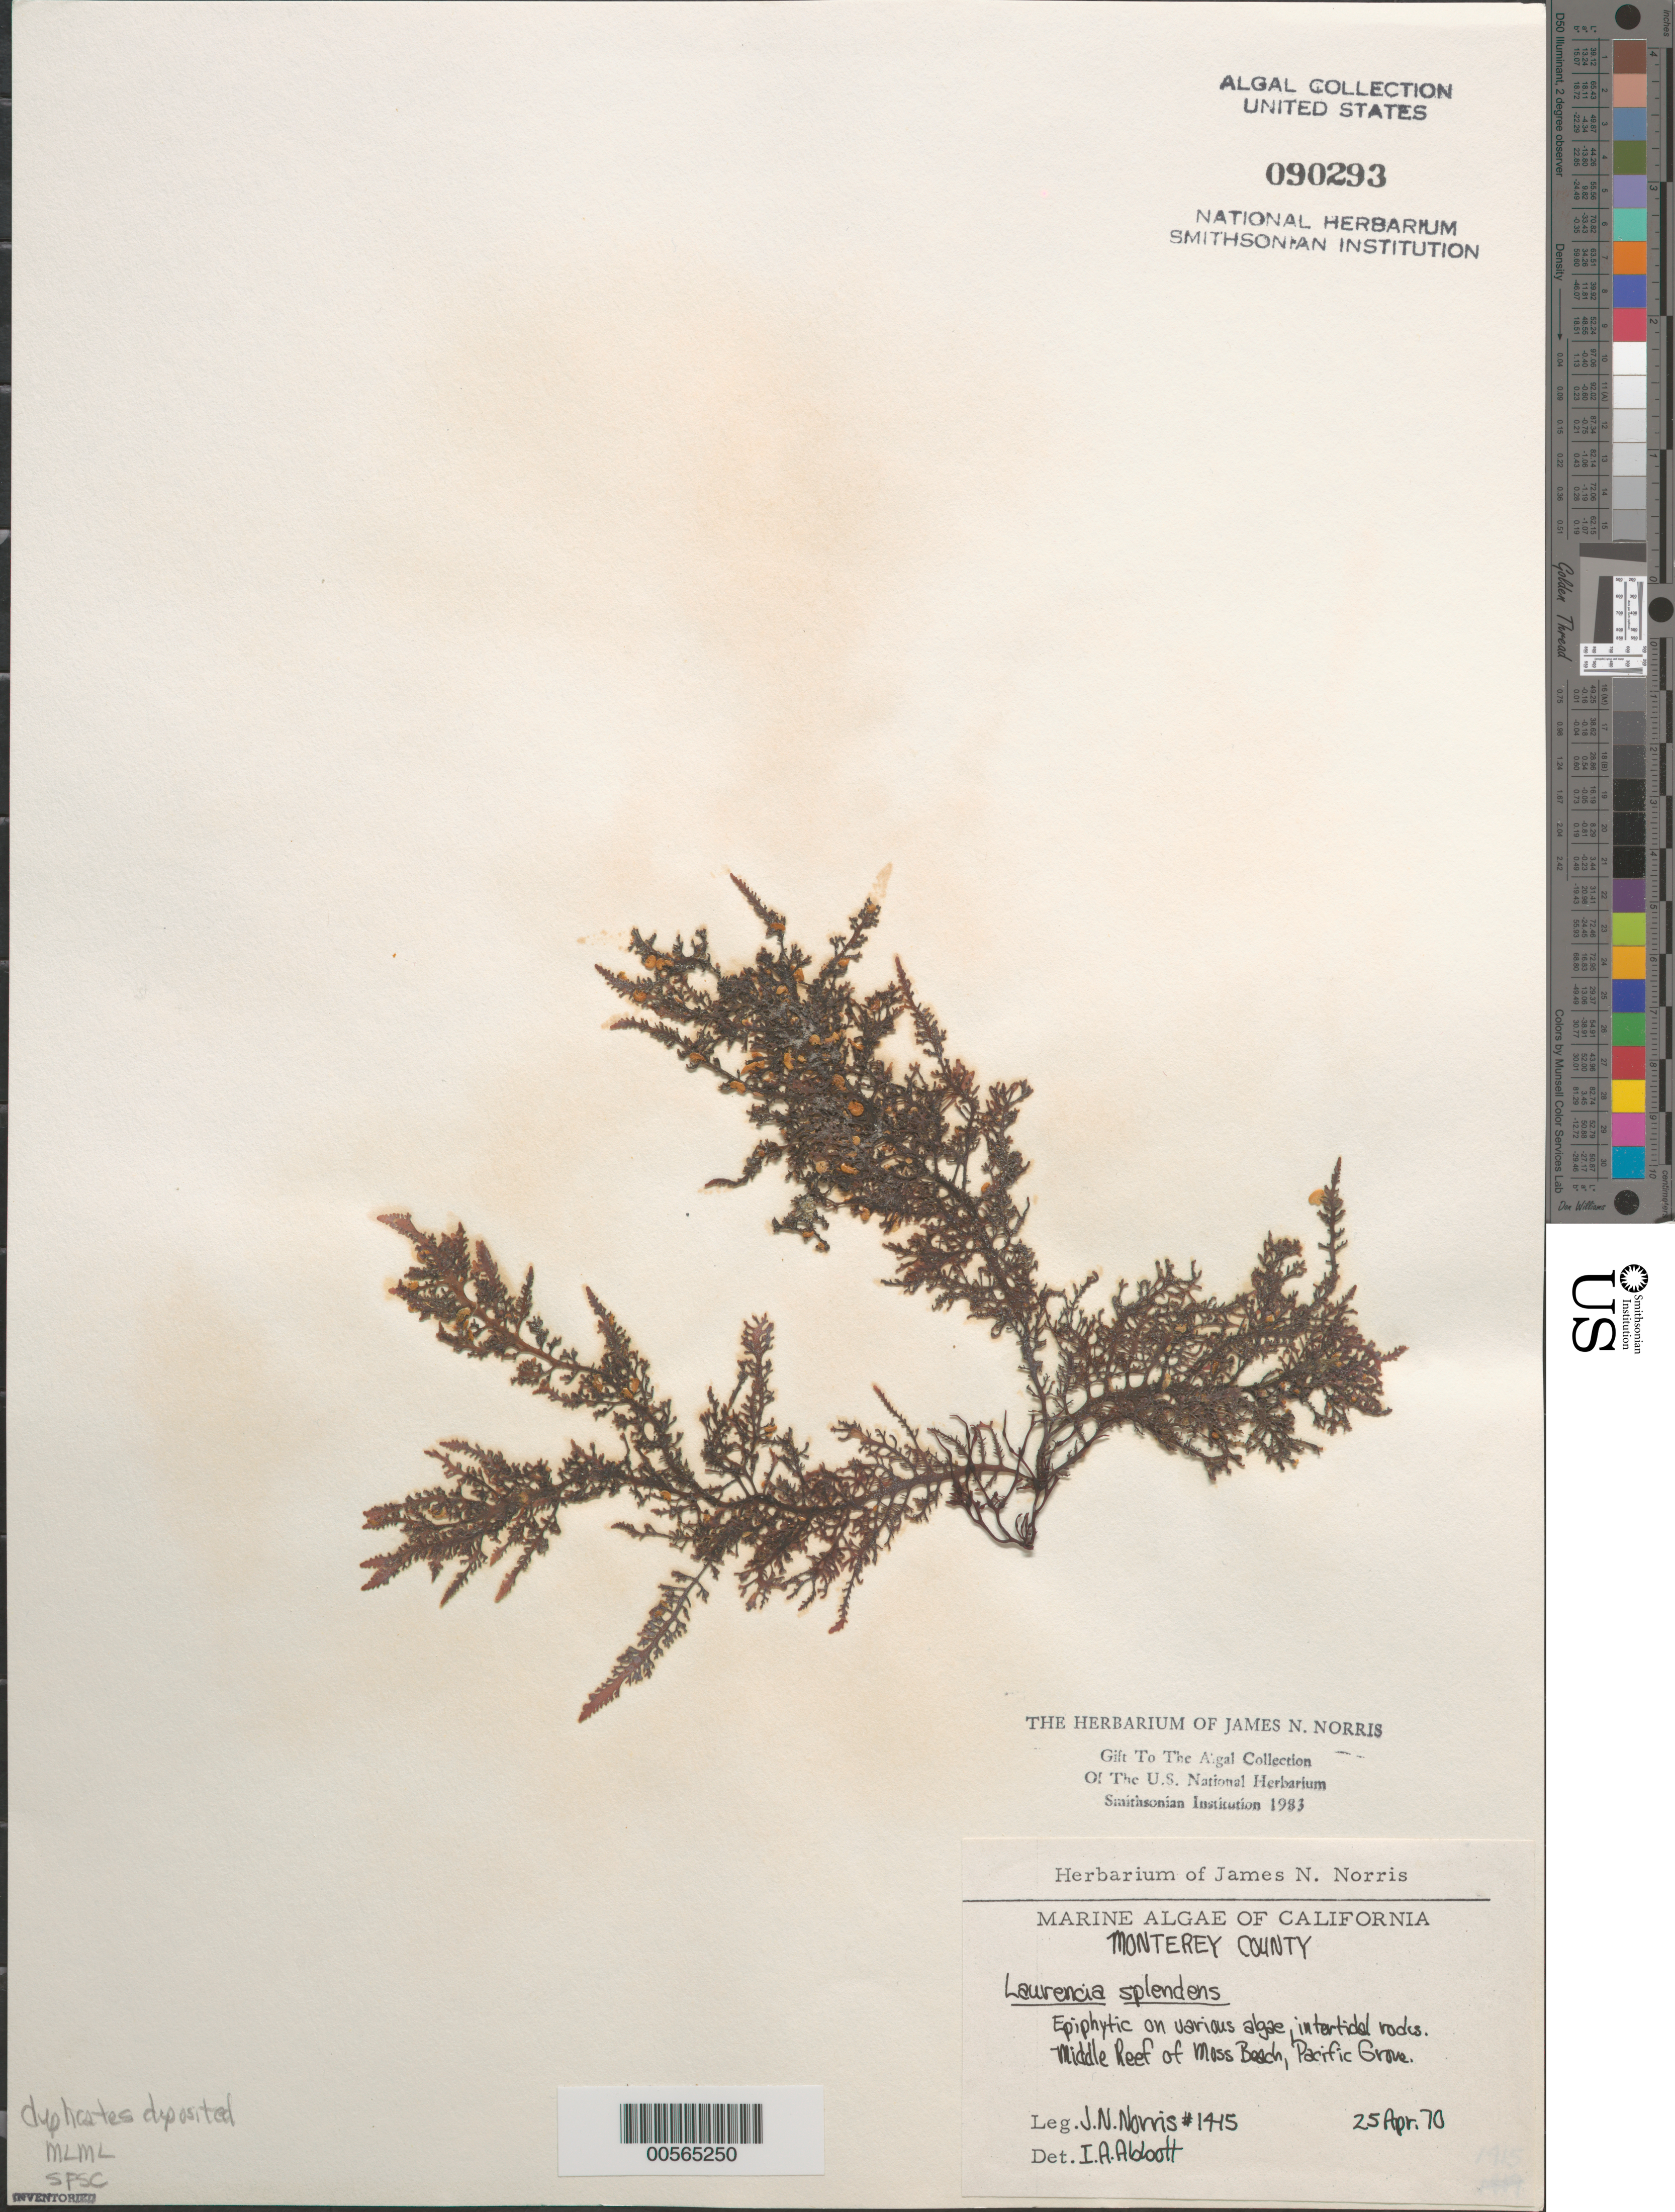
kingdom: Plantae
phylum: Rhodophyta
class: Florideophyceae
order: Ceramiales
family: Rhodomelaceae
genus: Osmundea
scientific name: Osmundea splendens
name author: (Hollenb.) K.W. Nam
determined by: Algae name updating Project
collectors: J. N. Norris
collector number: JN-1415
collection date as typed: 25 Apr 1970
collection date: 1970-04-25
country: United States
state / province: California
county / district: Monterey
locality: Middle reef of Moss Beach, Pacific Grove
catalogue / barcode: US 90293